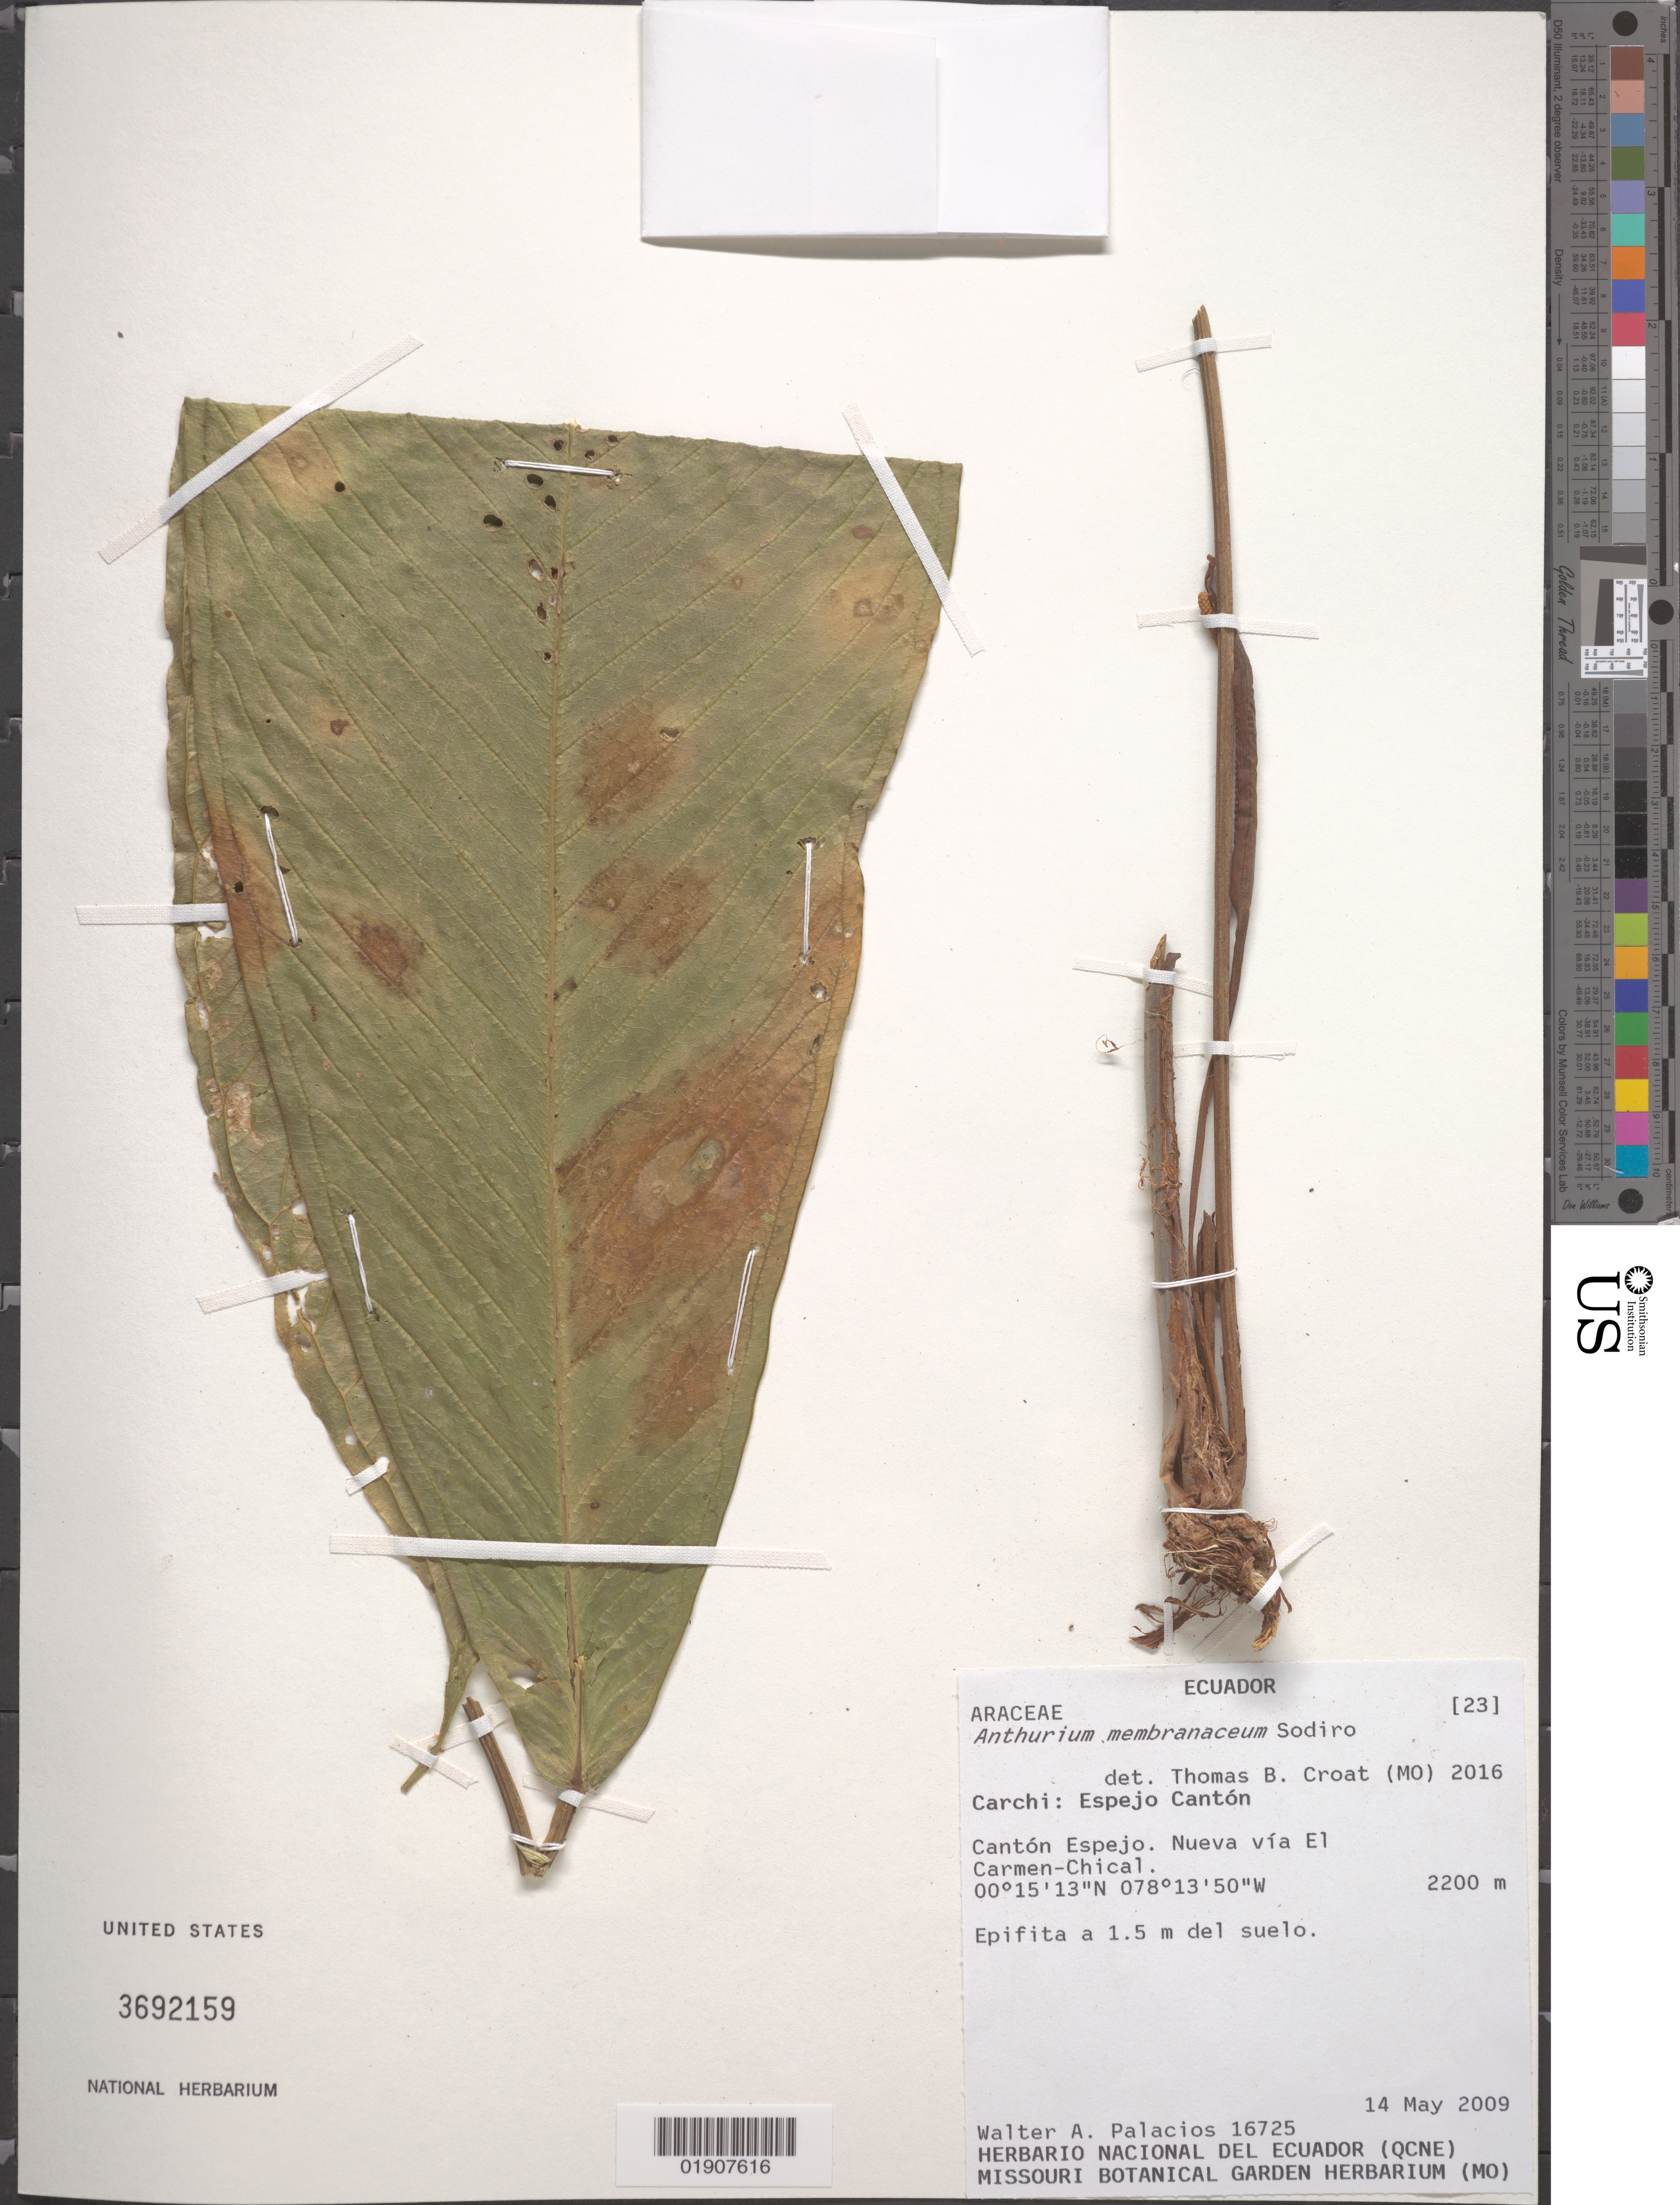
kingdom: Plantae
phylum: Tracheophyta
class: Liliopsida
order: Alismatales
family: Araceae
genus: Anthurium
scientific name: Anthurium membranaceum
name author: Sodiro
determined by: Croat, Thomas B., Missouri Botanical Garden (MO)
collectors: W. Palacios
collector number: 16725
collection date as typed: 14 May 2009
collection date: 2009-05-14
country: Ecuador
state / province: Carchi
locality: Espejo Canton. Nueva via El Carmen-Chical.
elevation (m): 2200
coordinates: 00 15 13 N, 078 13 50 W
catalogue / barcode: US 3692159